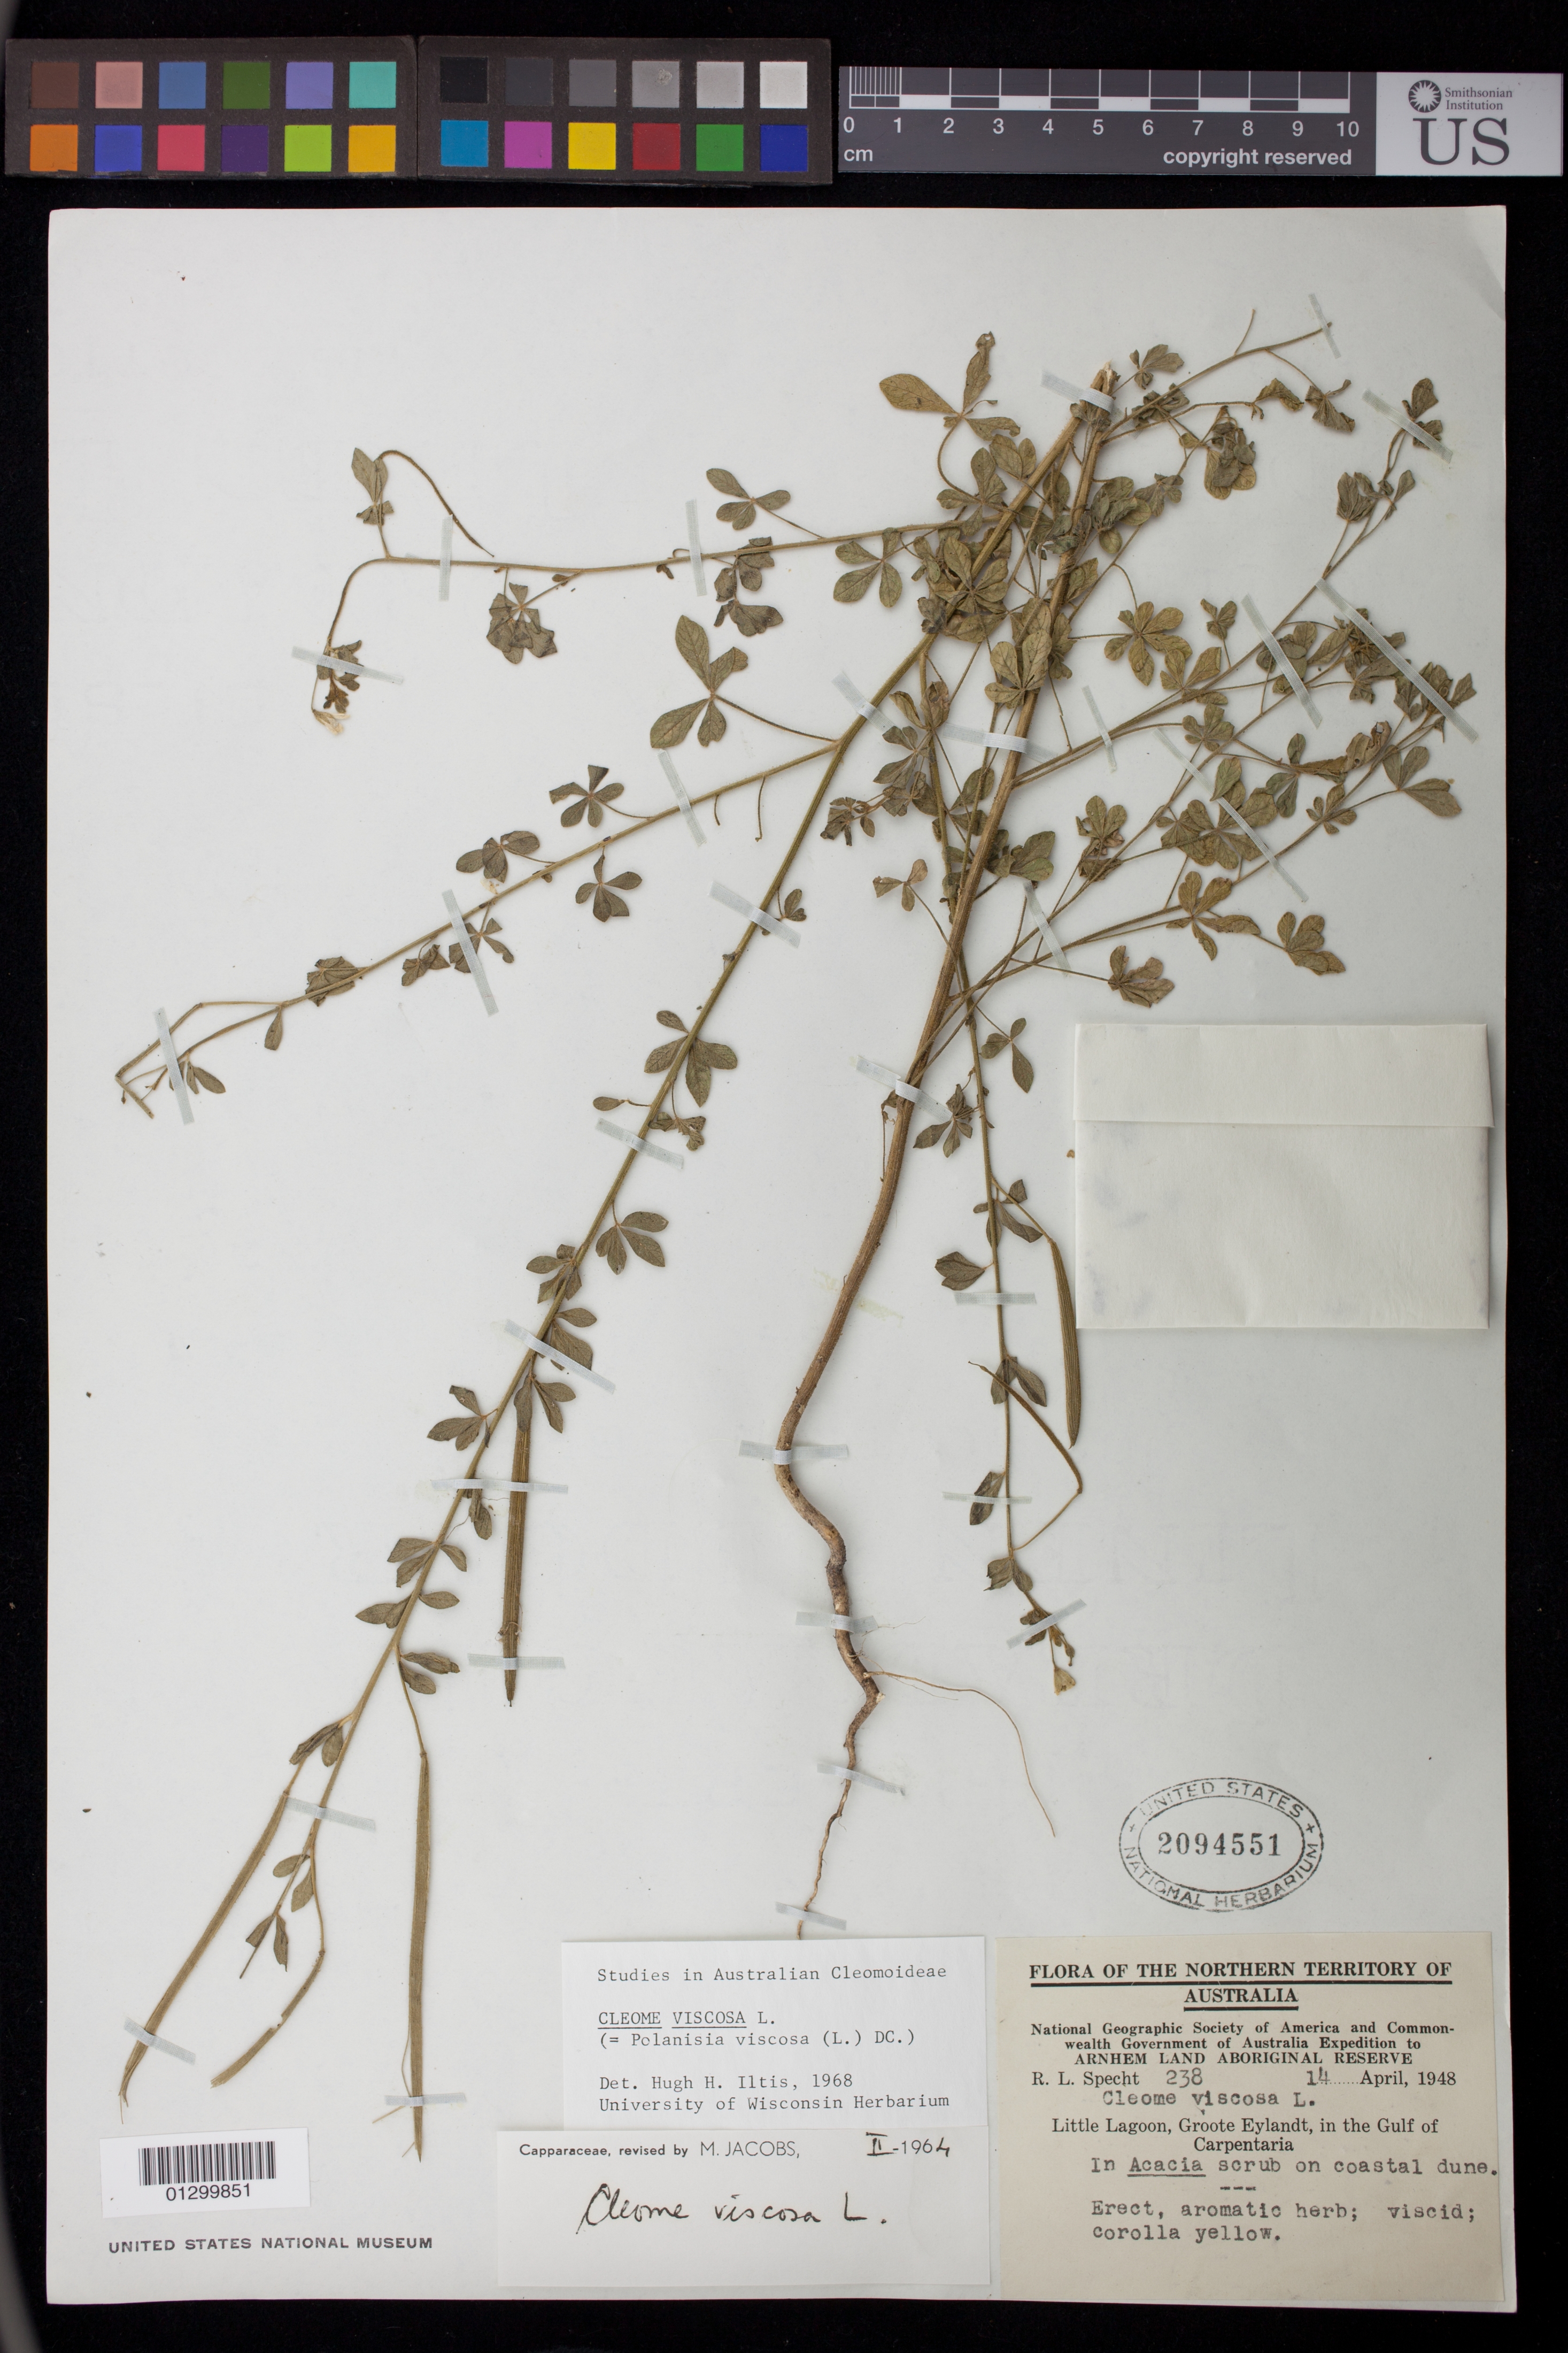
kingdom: Plantae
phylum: Tracheophyta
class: Magnoliopsida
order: Brassicales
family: Cleomaceae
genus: Arivela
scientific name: Arivela viscosa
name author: (L.) Raf.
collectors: R. L. Specht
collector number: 238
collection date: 1948-04-14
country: Australia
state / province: Northern Territory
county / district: East Arnhem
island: Groote Eylandt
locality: Little Lagoon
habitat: In Acacia scrub on coastal dune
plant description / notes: Erect, aromatic herb; viscid; corolla yellow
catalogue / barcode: US 2094551